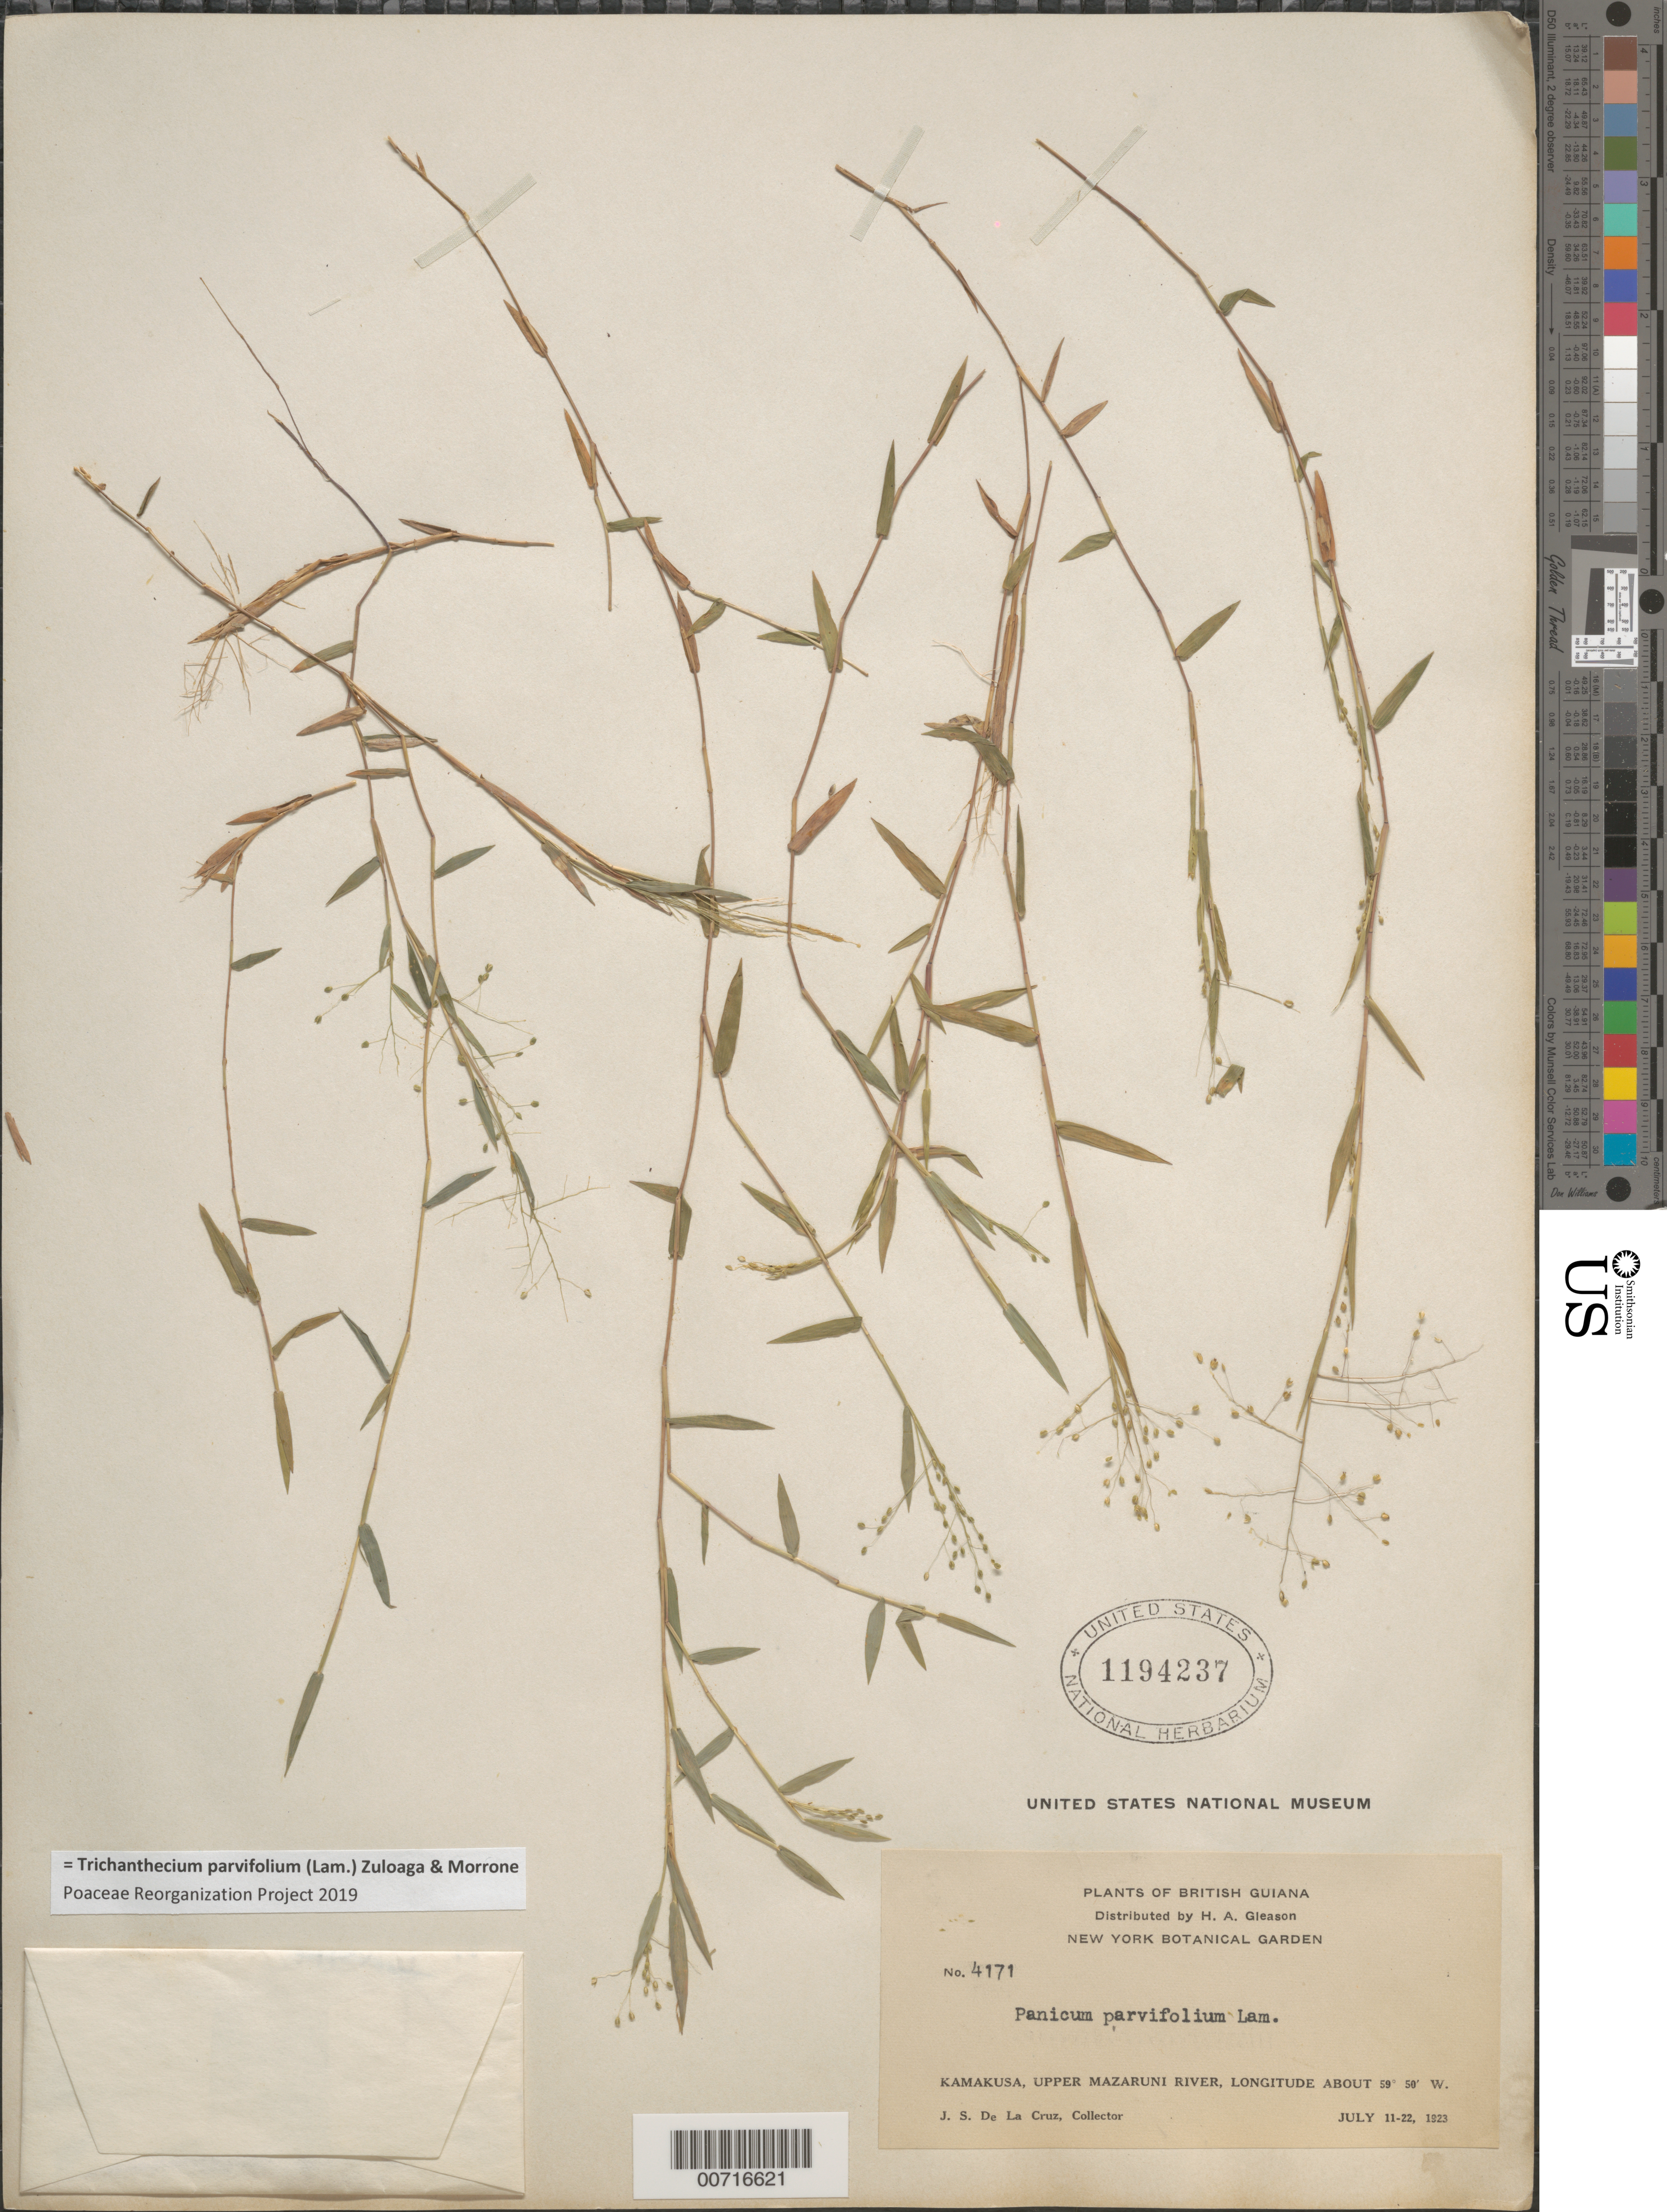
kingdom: Plantae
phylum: Tracheophyta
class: Liliopsida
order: Poales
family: Poaceae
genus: Trichanthecium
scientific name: Trichanthecium parvifolium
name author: (Lam.) Zuloaga & Morrone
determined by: Poaceae Reorganization Project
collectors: J. S. de la Cruz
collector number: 4171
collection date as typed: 11-Jul-23 to 22-Jul-23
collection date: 1923-07-11/1923-07-22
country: Guyana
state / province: Cuyuni-Mazaruni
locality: Kamakusa, Upper Mazaruni R.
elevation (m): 100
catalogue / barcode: US 1194237